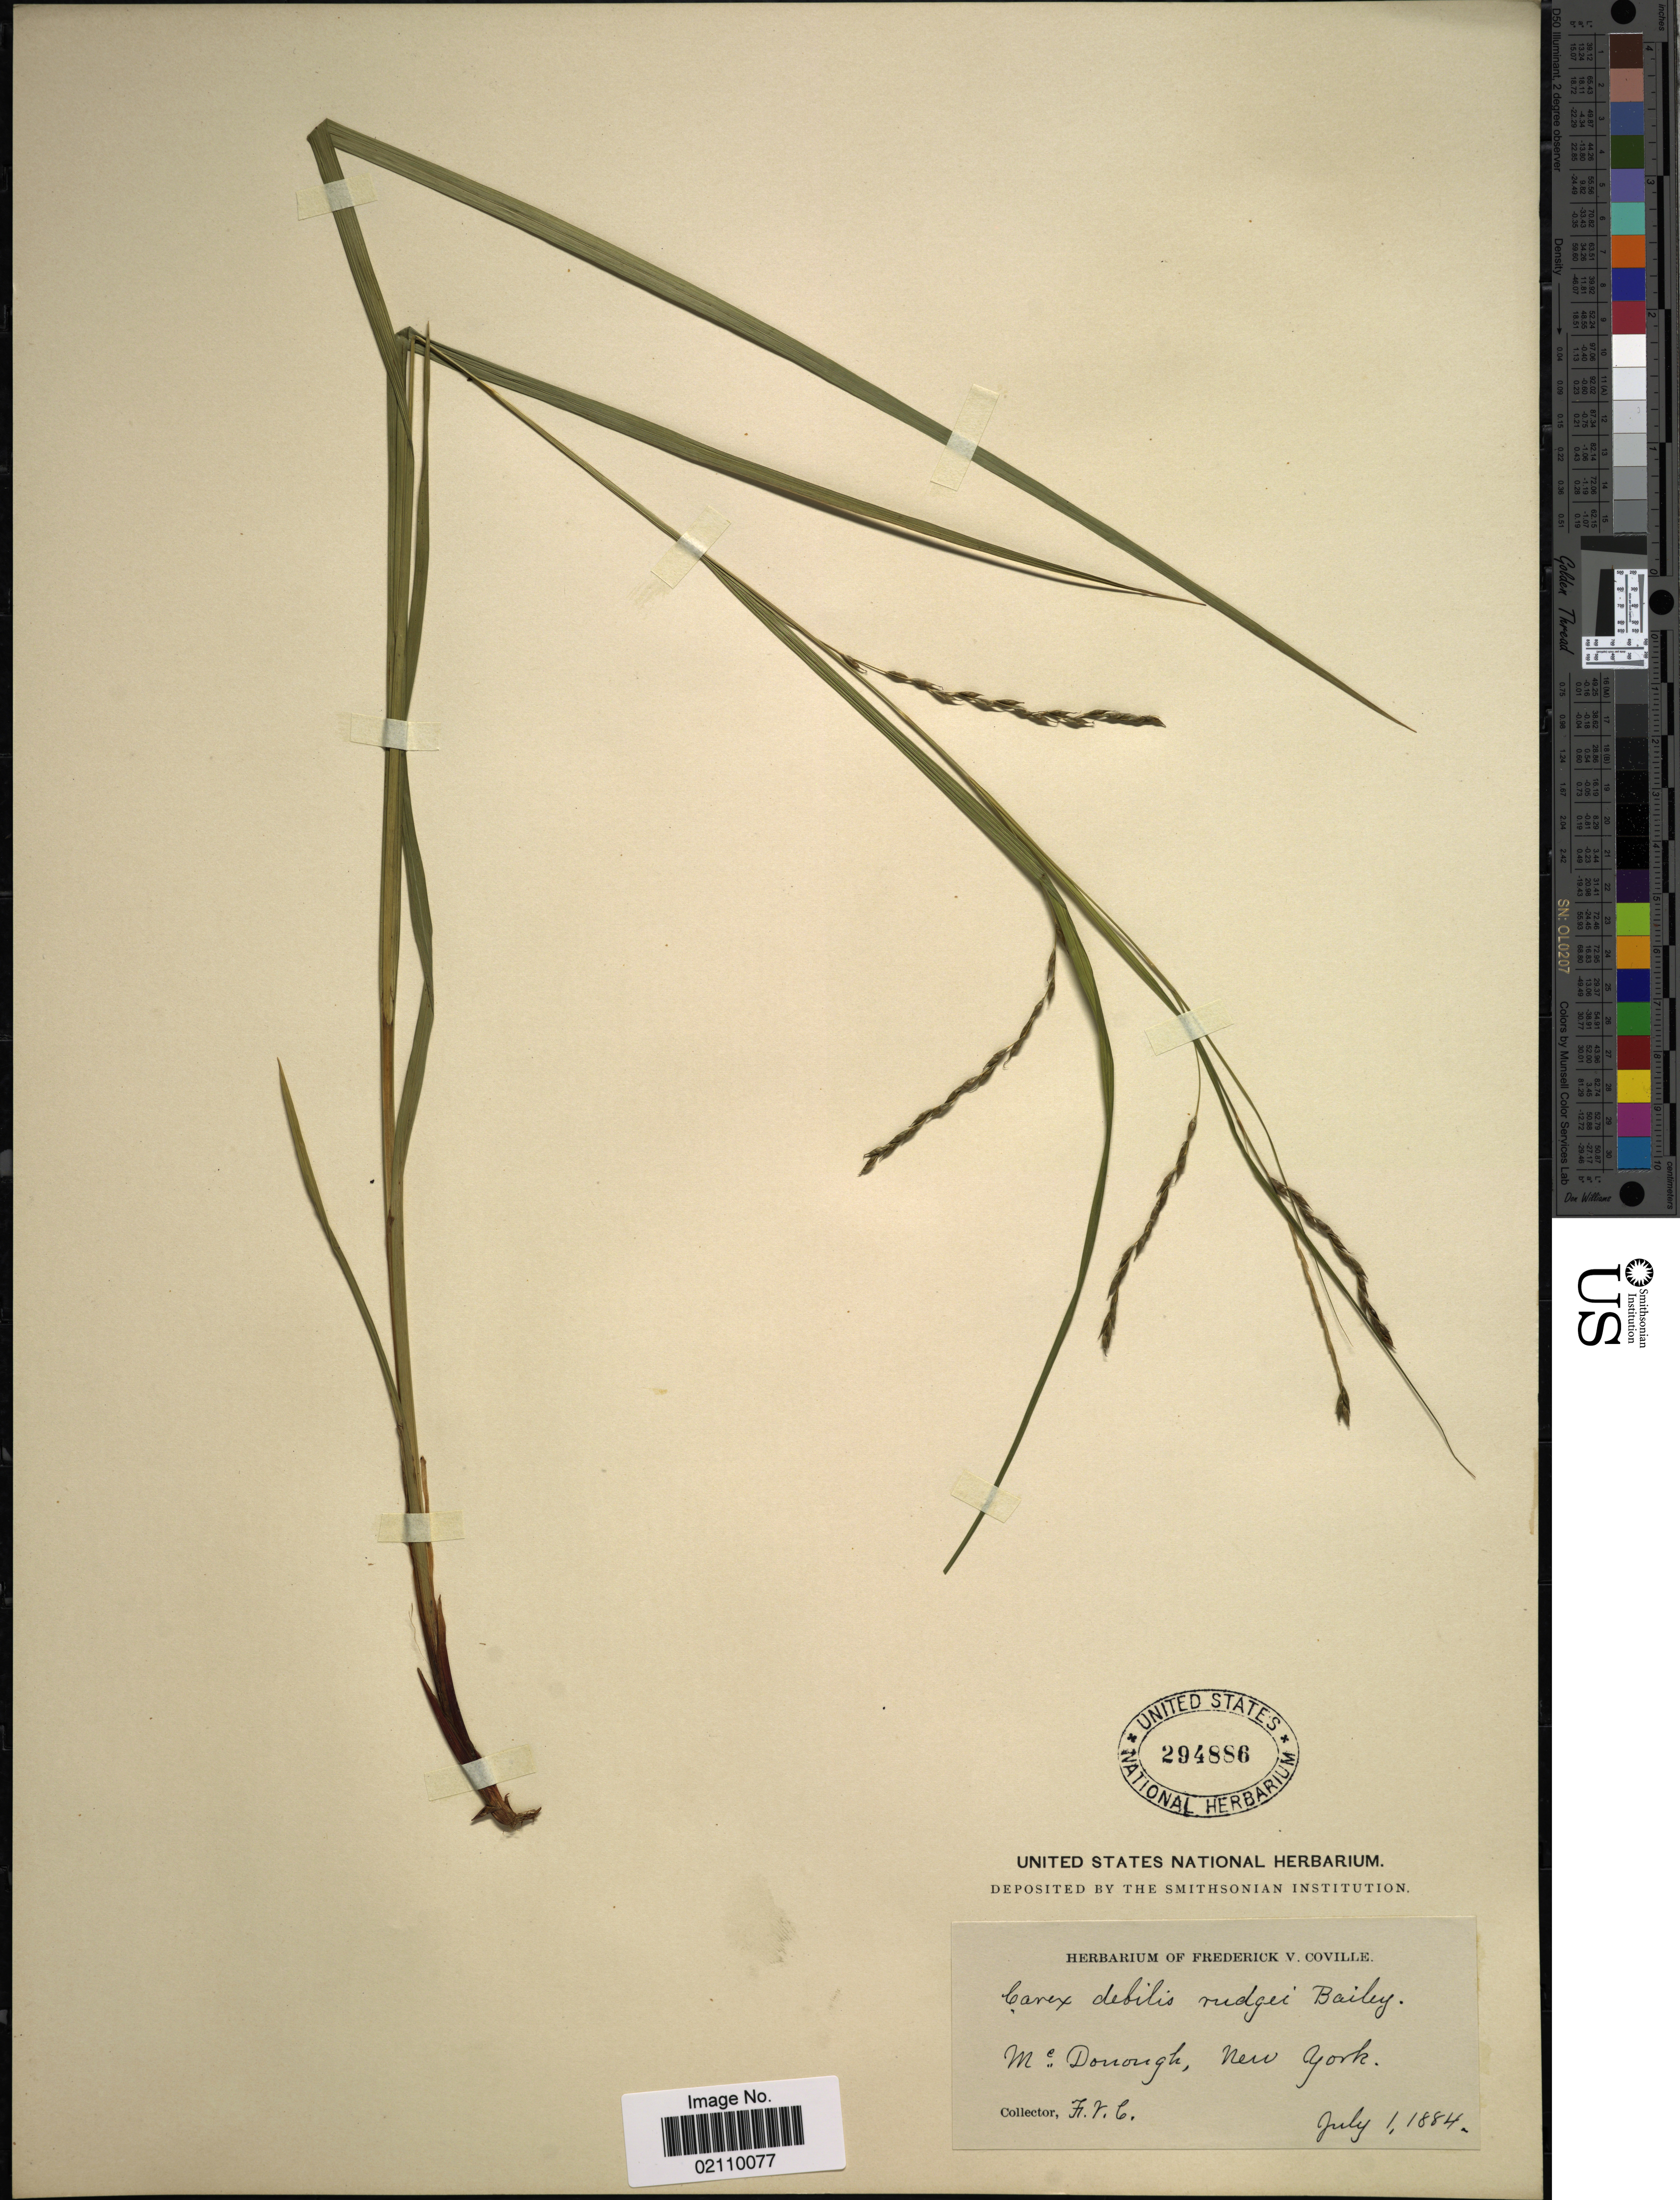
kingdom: Plantae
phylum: Tracheophyta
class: Liliopsida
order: Poales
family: Cyperaceae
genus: Carex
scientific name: Carex flexuosa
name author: Muhl. ex Willd.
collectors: F. V. Coville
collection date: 1884-07-01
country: United States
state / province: New York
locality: McDonough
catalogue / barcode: US 294886